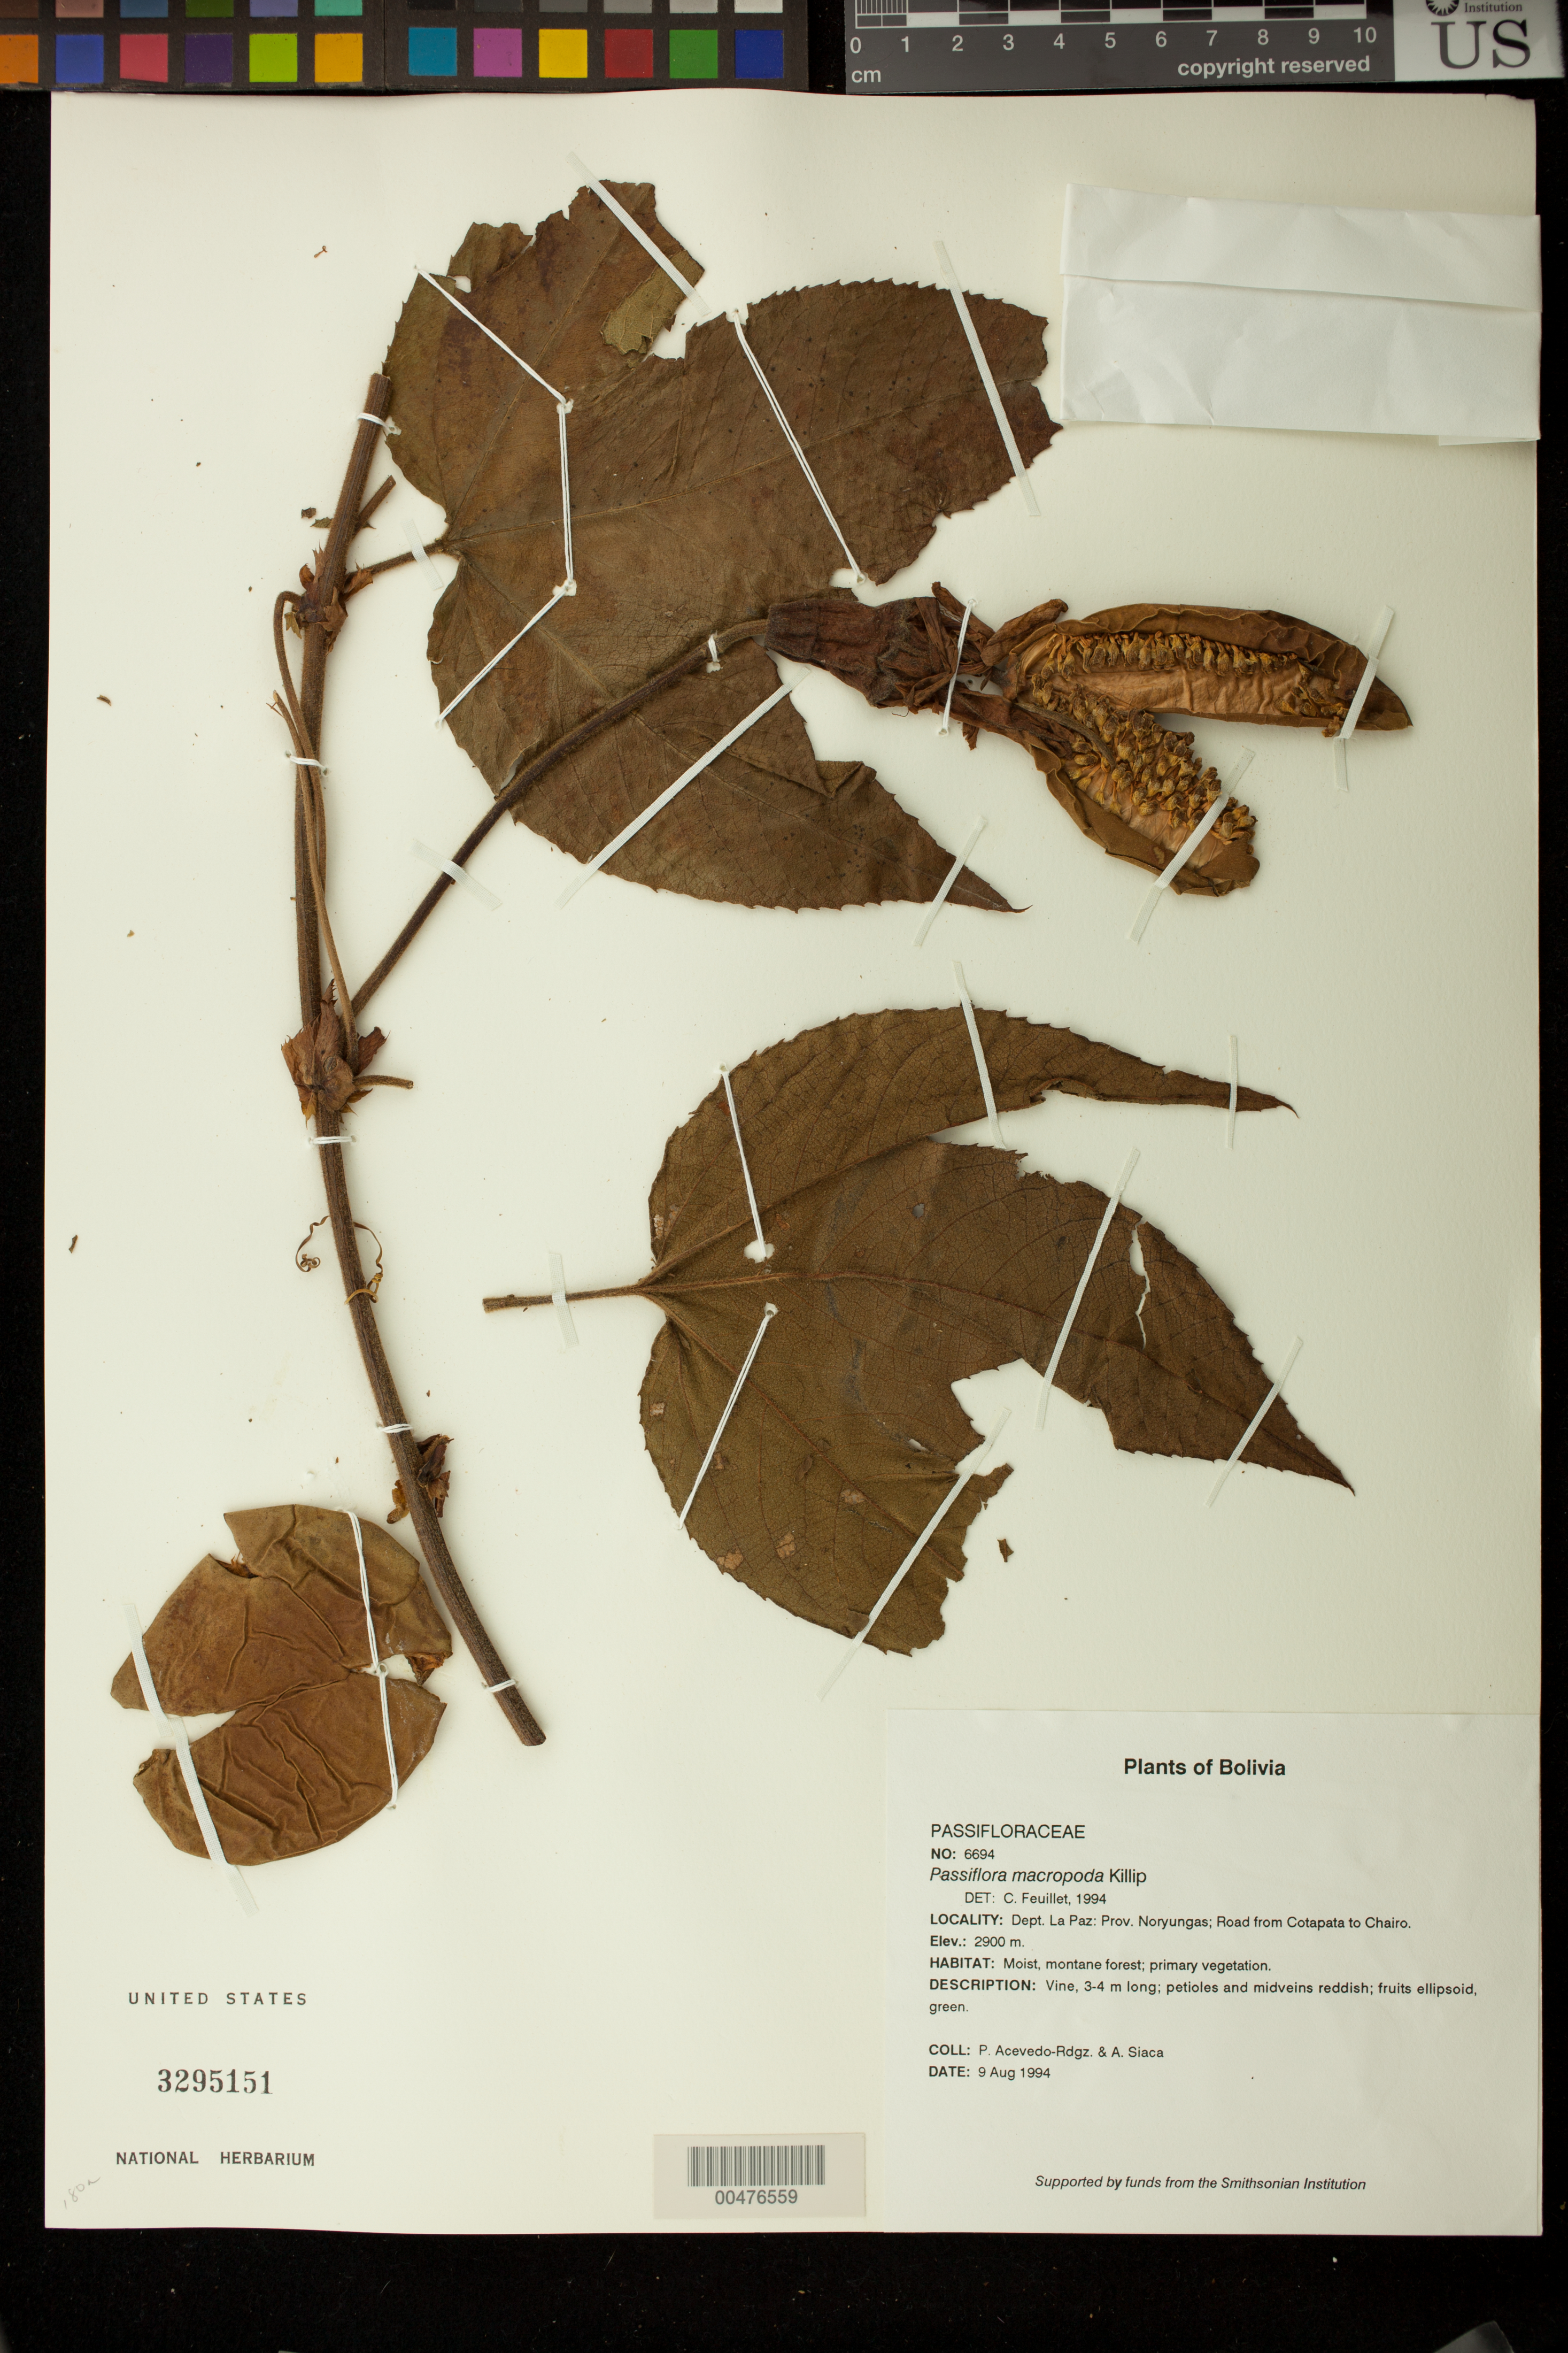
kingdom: Plantae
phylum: Tracheophyta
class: Magnoliopsida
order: Malpighiales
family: Passifloraceae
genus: Passiflora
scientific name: Passiflora macropoda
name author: Killip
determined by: Feuillet, C.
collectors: P. Acevedo-Rodr. & A. Siaca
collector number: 6694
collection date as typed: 09 Aug 1994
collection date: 1994-08-09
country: Bolivia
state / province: La Paz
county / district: Noryungas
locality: Depart. La Paz; Prov. Noryungas. Road from Cotapata to Chairo.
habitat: Moist, montane forest; primary vegetation.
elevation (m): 2900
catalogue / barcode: US 3295151